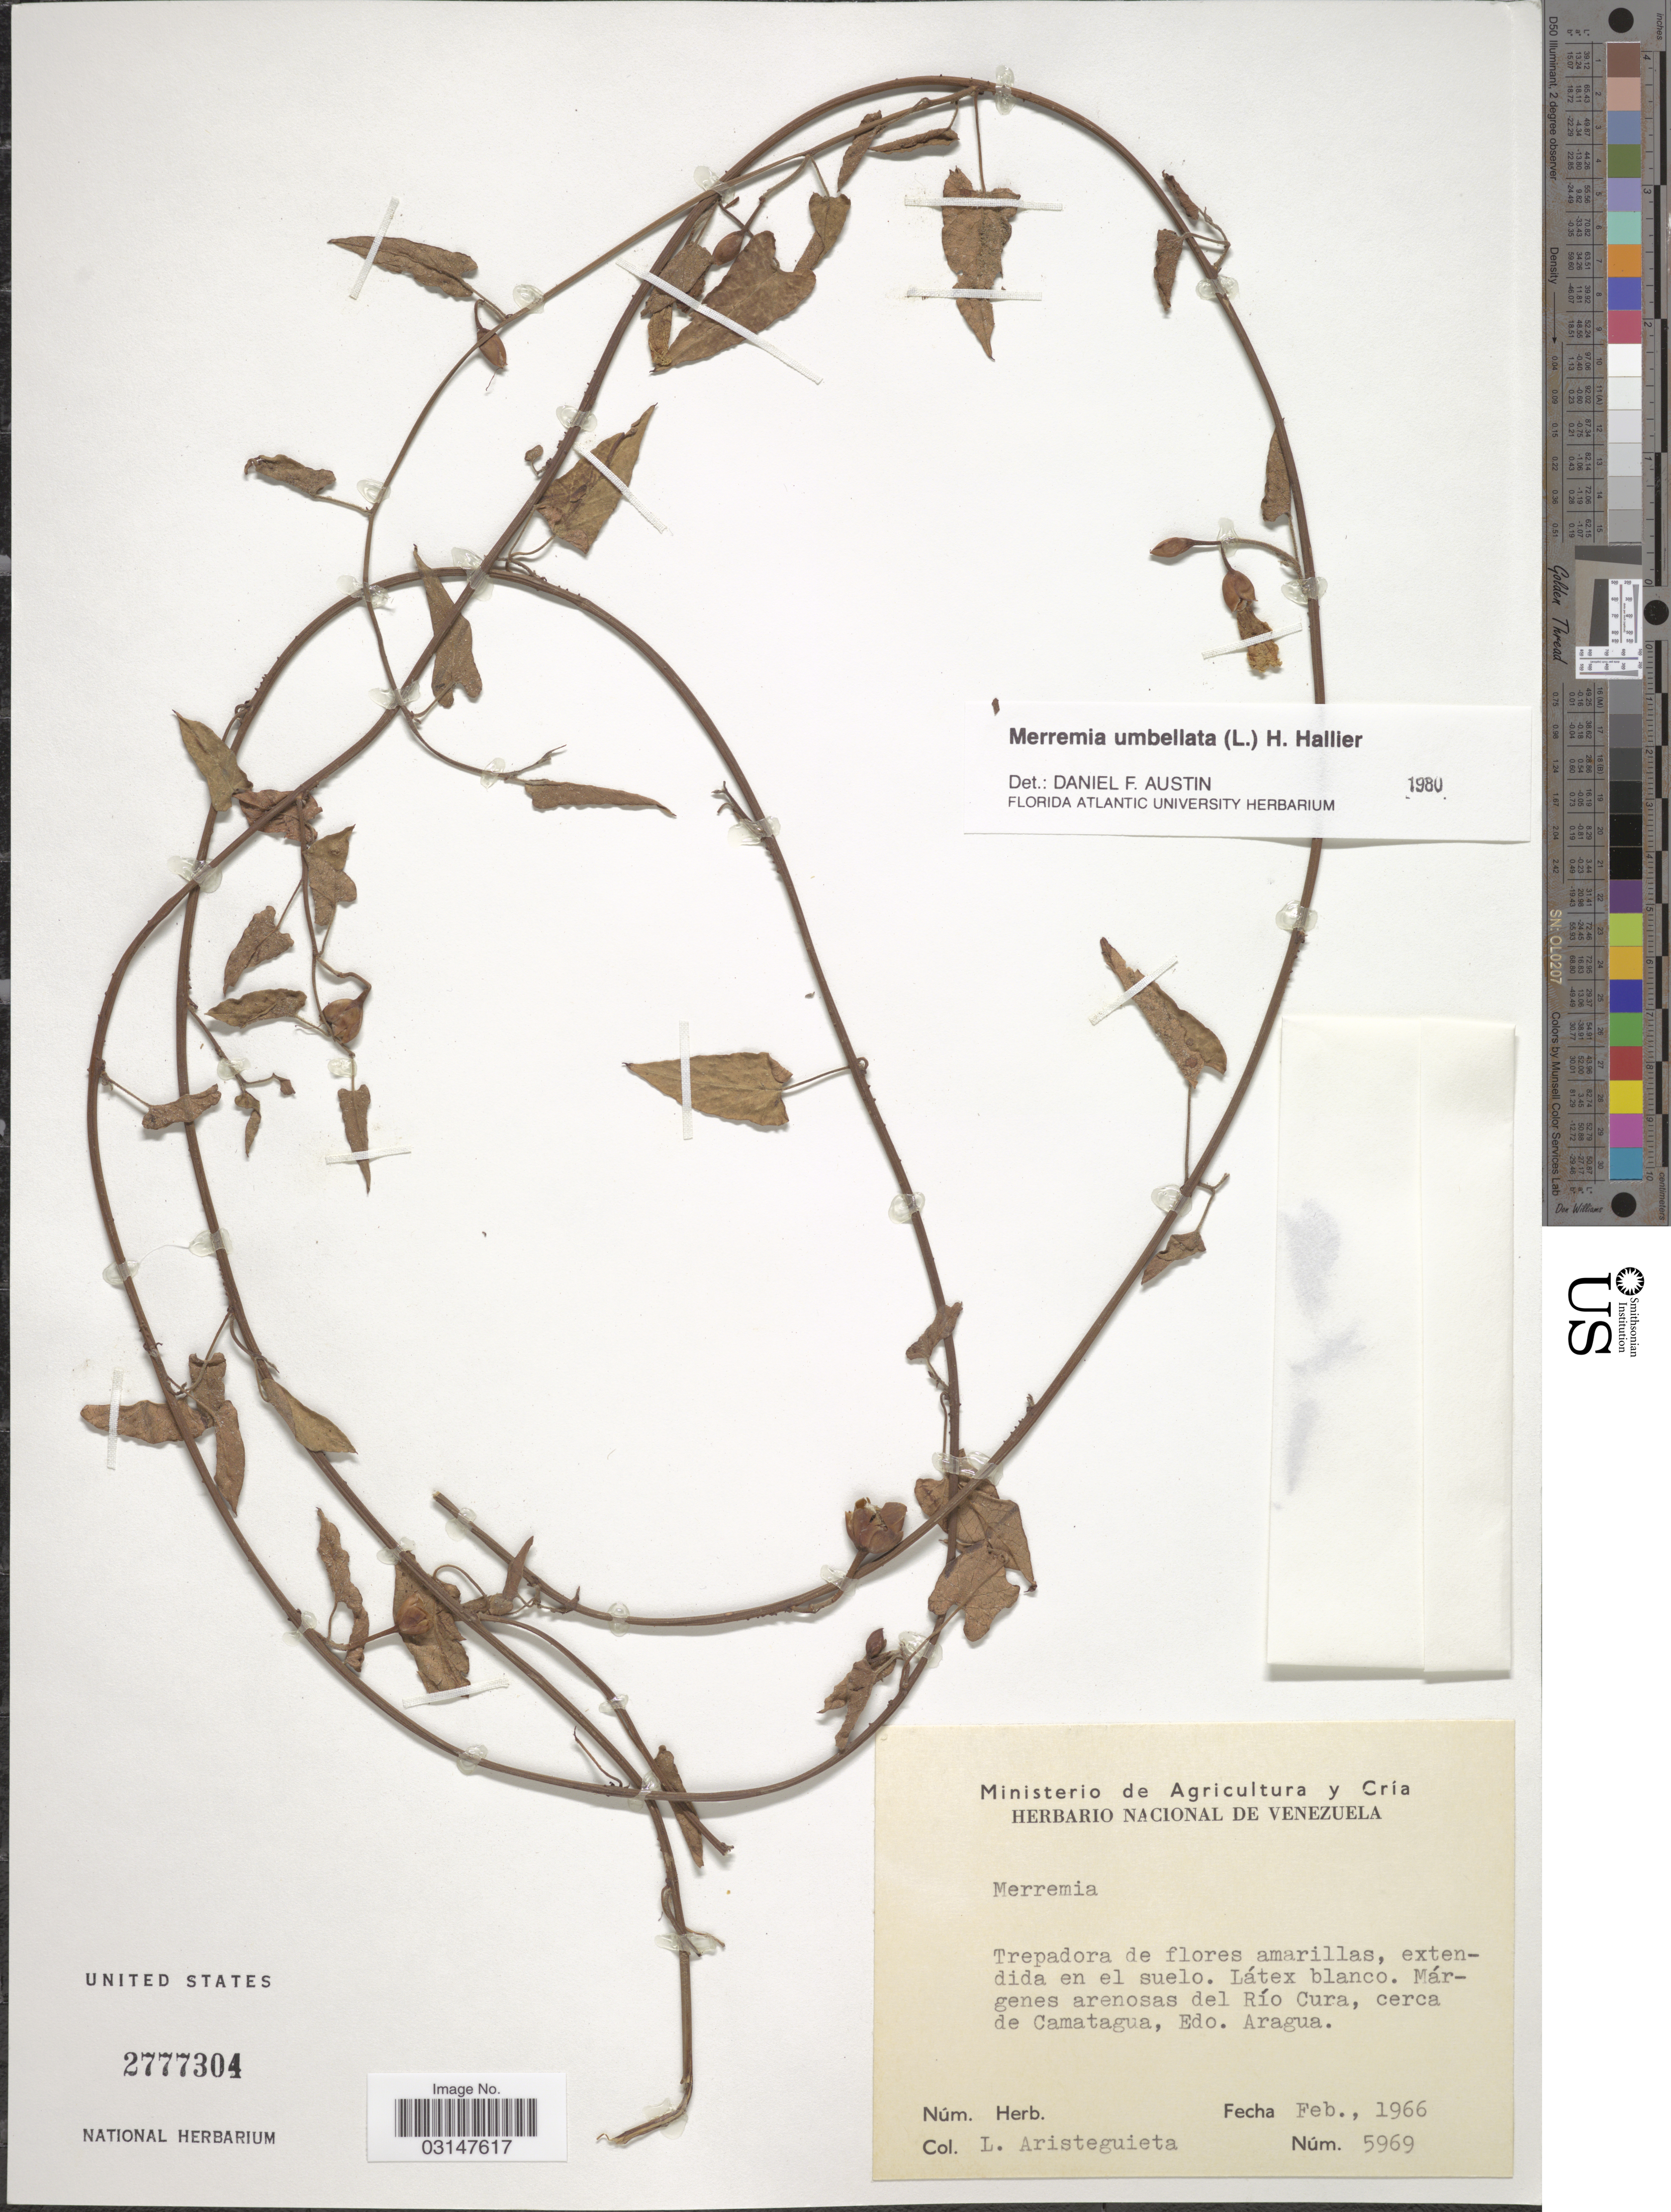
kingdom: Plantae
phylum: Tracheophyta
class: Magnoliopsida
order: Solanales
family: Convolvulaceae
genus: Camonea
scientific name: Camonea umbellata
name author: (L.) A. R. Simões & Staples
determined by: Strong, Mark T., (BOT), Smithsonian Institution - National Museum of Natural History (UNITED STATES)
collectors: L. Aristeguieta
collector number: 5969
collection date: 1966-02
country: Venezuela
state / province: Aragua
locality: Márgenes arenosas del Río Cura, cerca de Camatagua.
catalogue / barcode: US 2777304